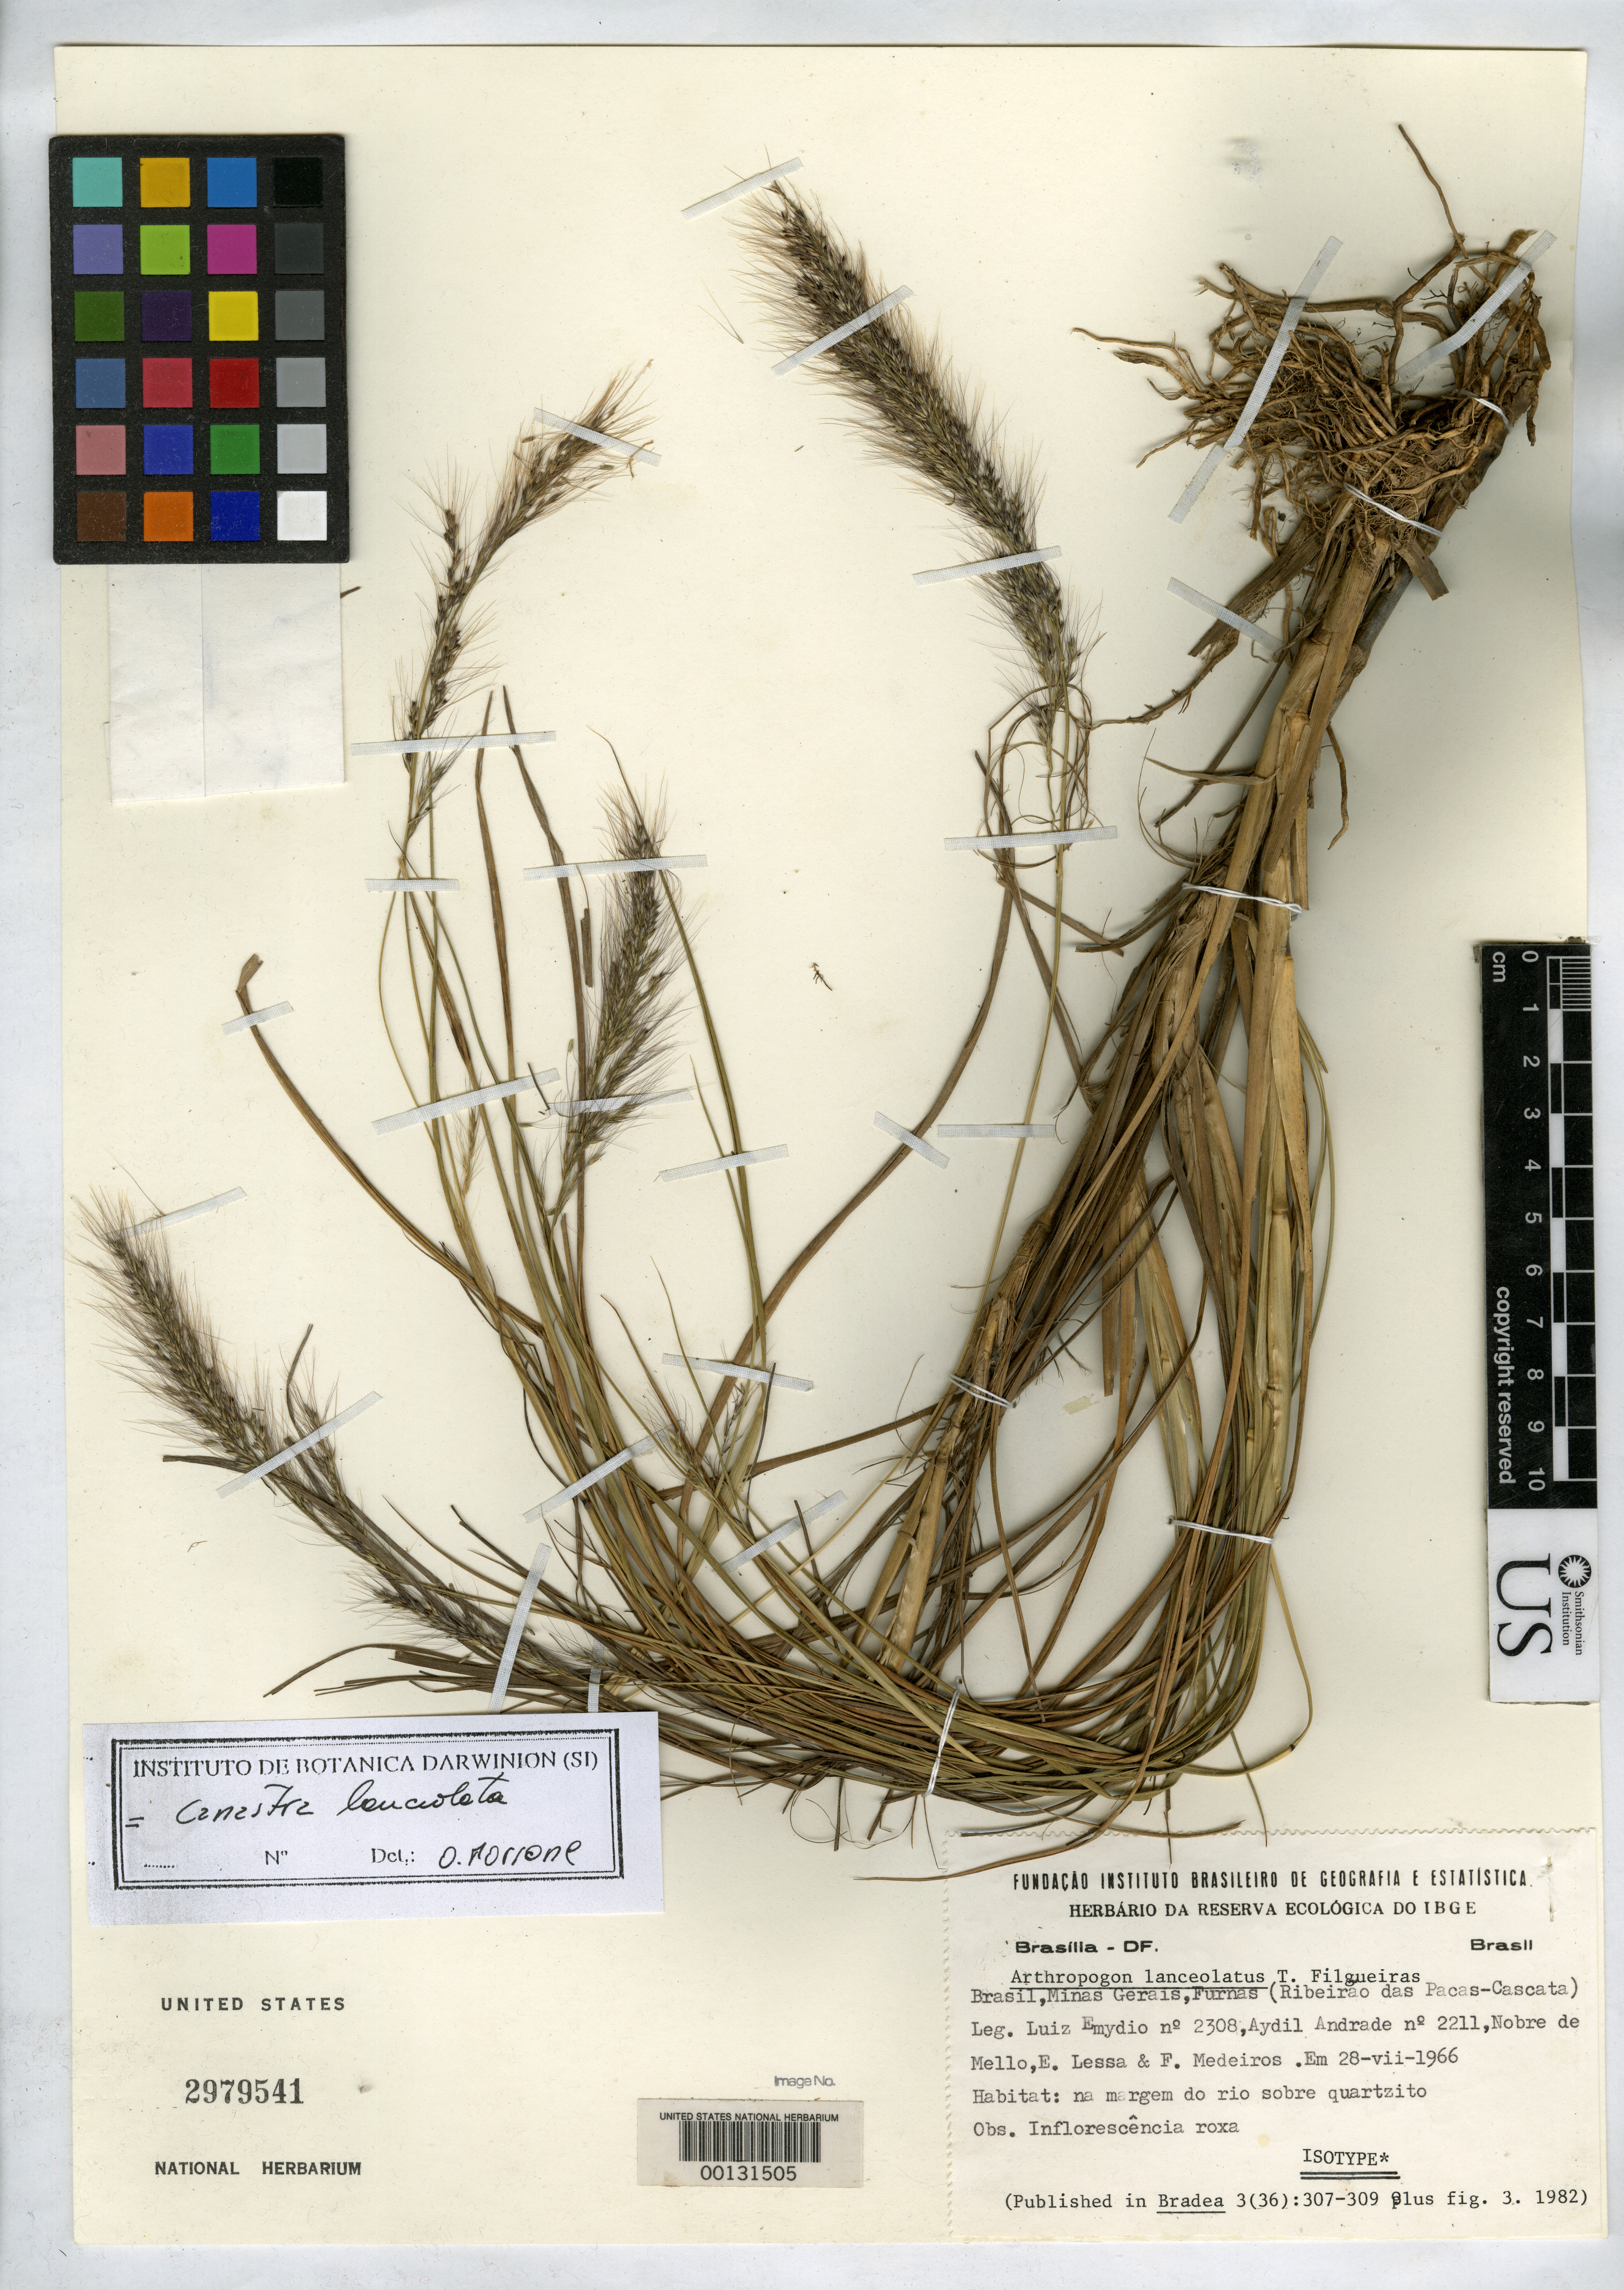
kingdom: Plantae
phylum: Tracheophyta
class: Liliopsida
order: Poales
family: Poaceae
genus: Arthropogon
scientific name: Arthropogon lanceolatus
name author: Filg.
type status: Isotype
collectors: L. Emygdio de Mello Filho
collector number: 2308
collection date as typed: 28 Jul 1966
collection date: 1966-07-28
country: Brazil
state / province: Minas Gerais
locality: Furnas, Ribeirao das Pacas-Cascata.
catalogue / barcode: US 2979541